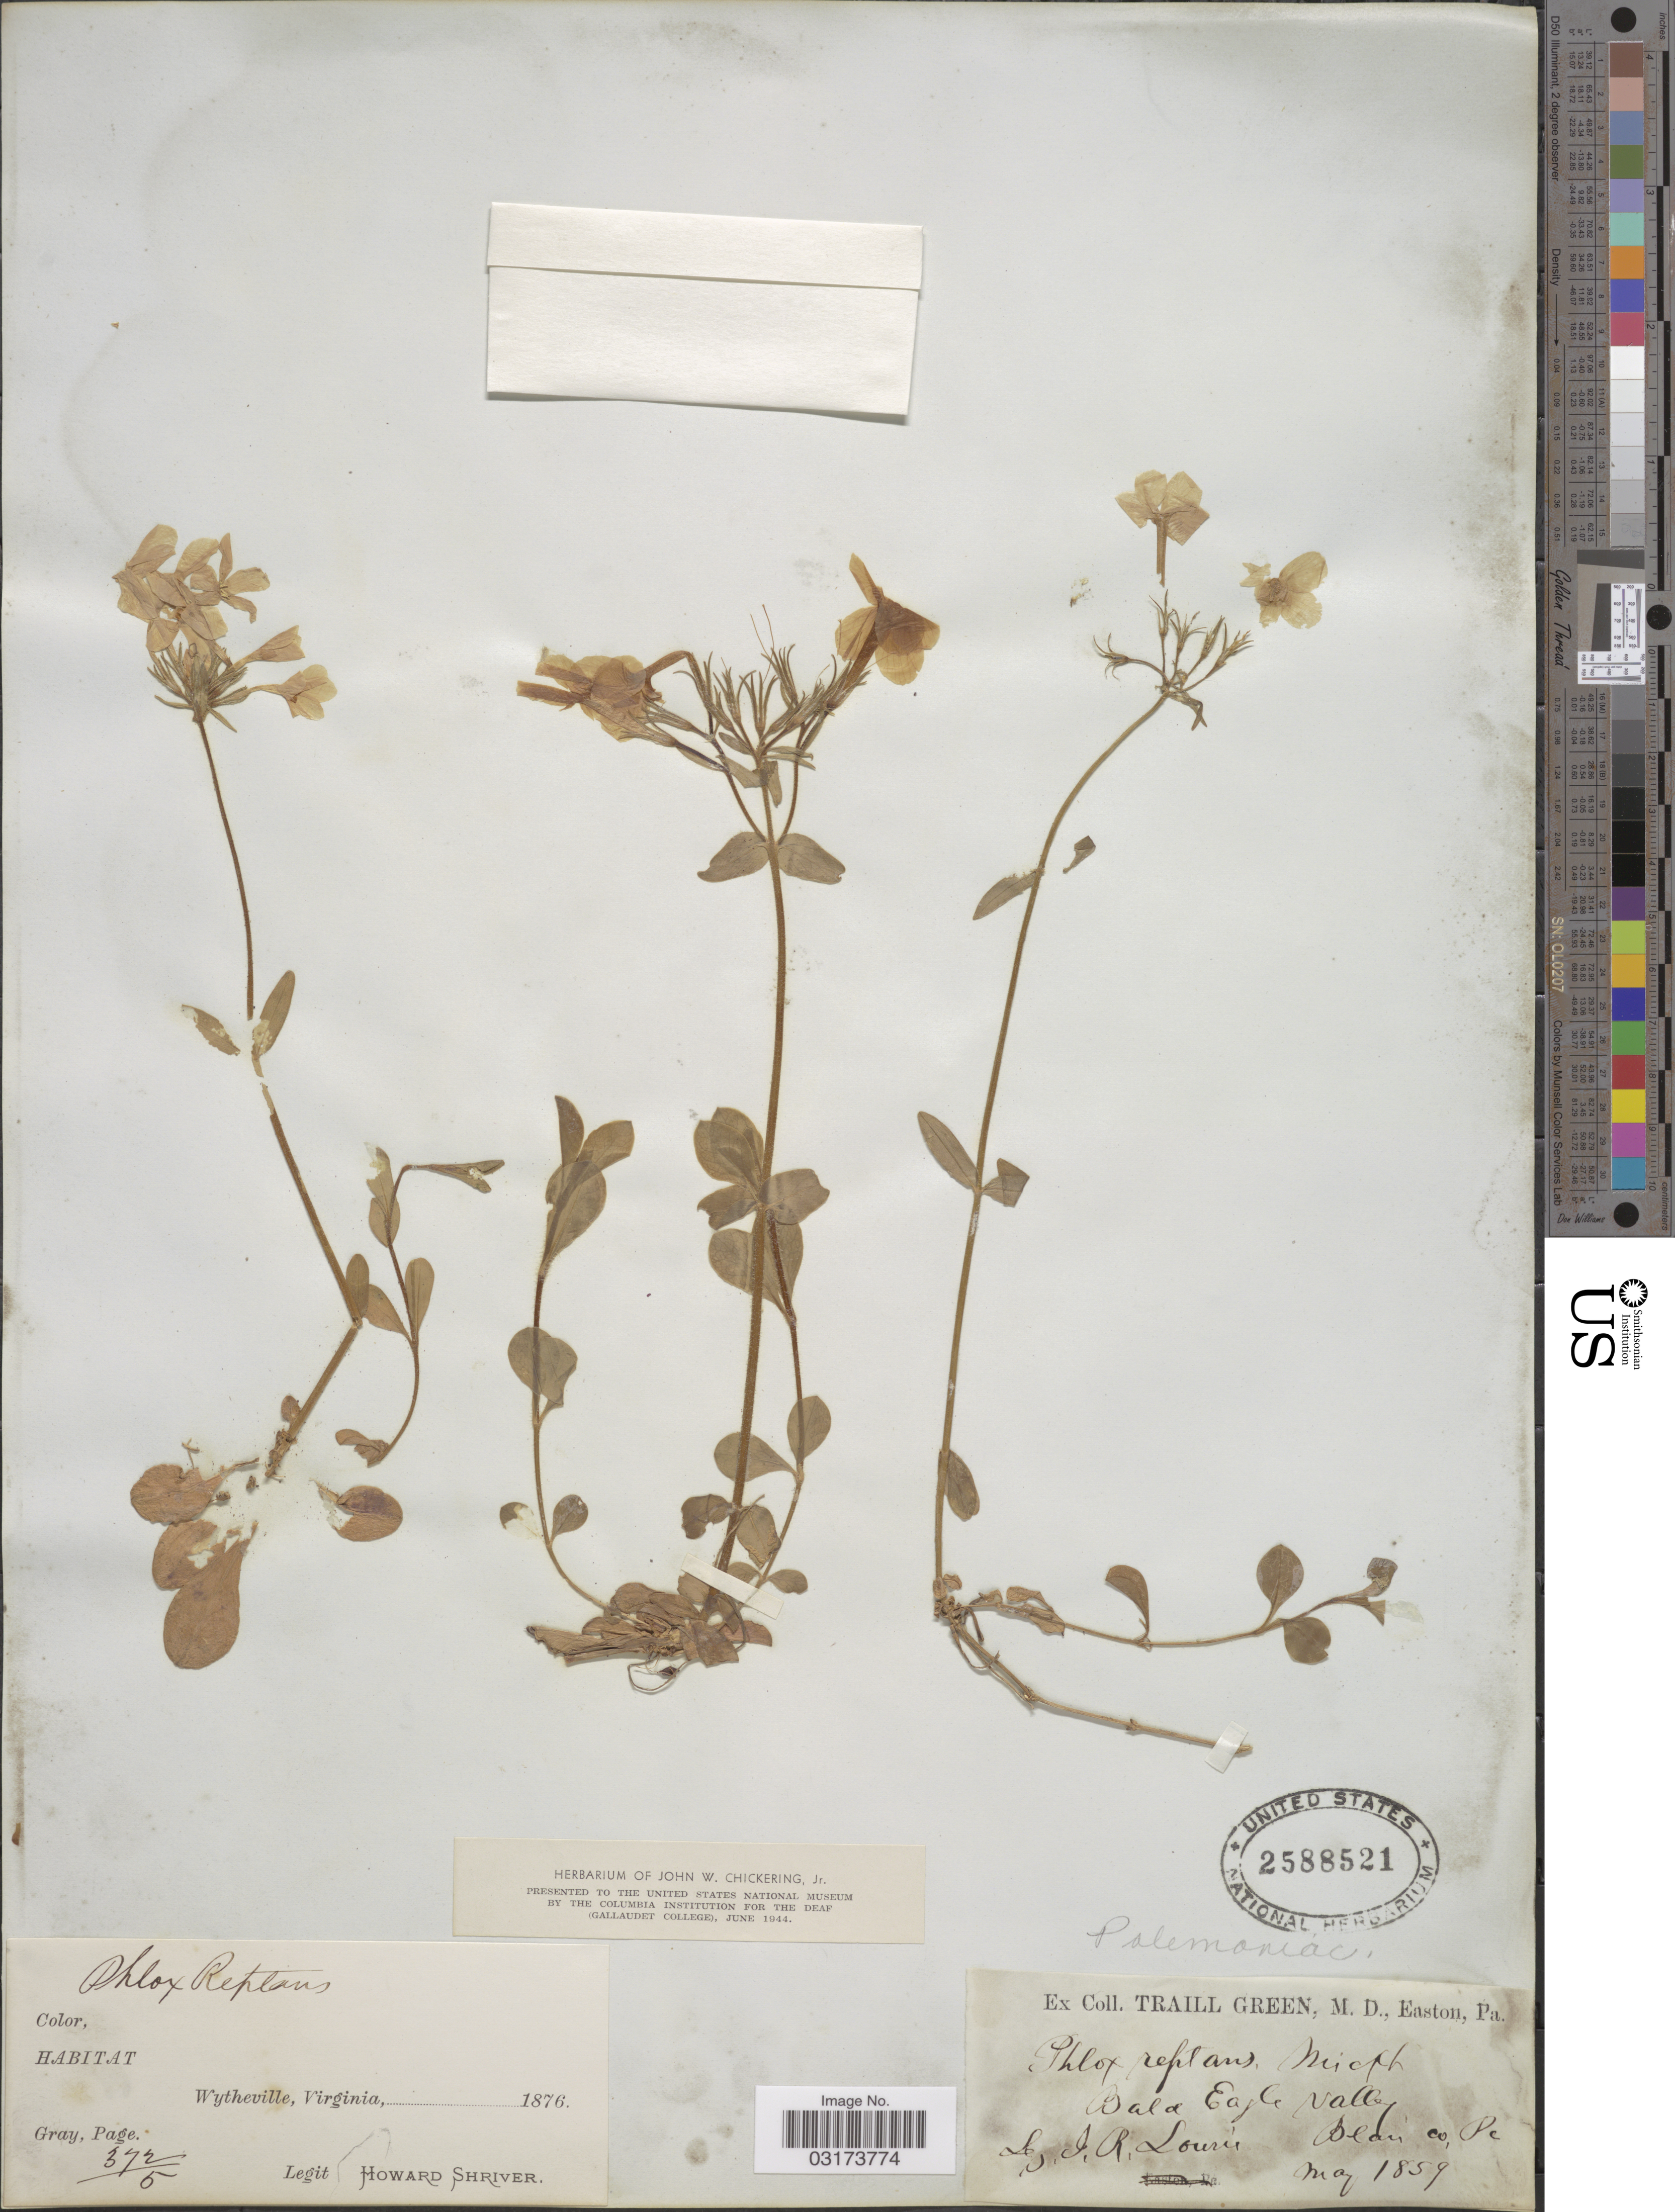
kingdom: Plantae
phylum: Tracheophyta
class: Magnoliopsida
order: Ericales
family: Polemoniaceae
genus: Phlox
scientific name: Phlox stolonifera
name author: Sims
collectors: H. Shriver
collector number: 372/5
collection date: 1876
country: United States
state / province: Virginia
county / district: Wythe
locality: Wytheville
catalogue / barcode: US 2588521-2